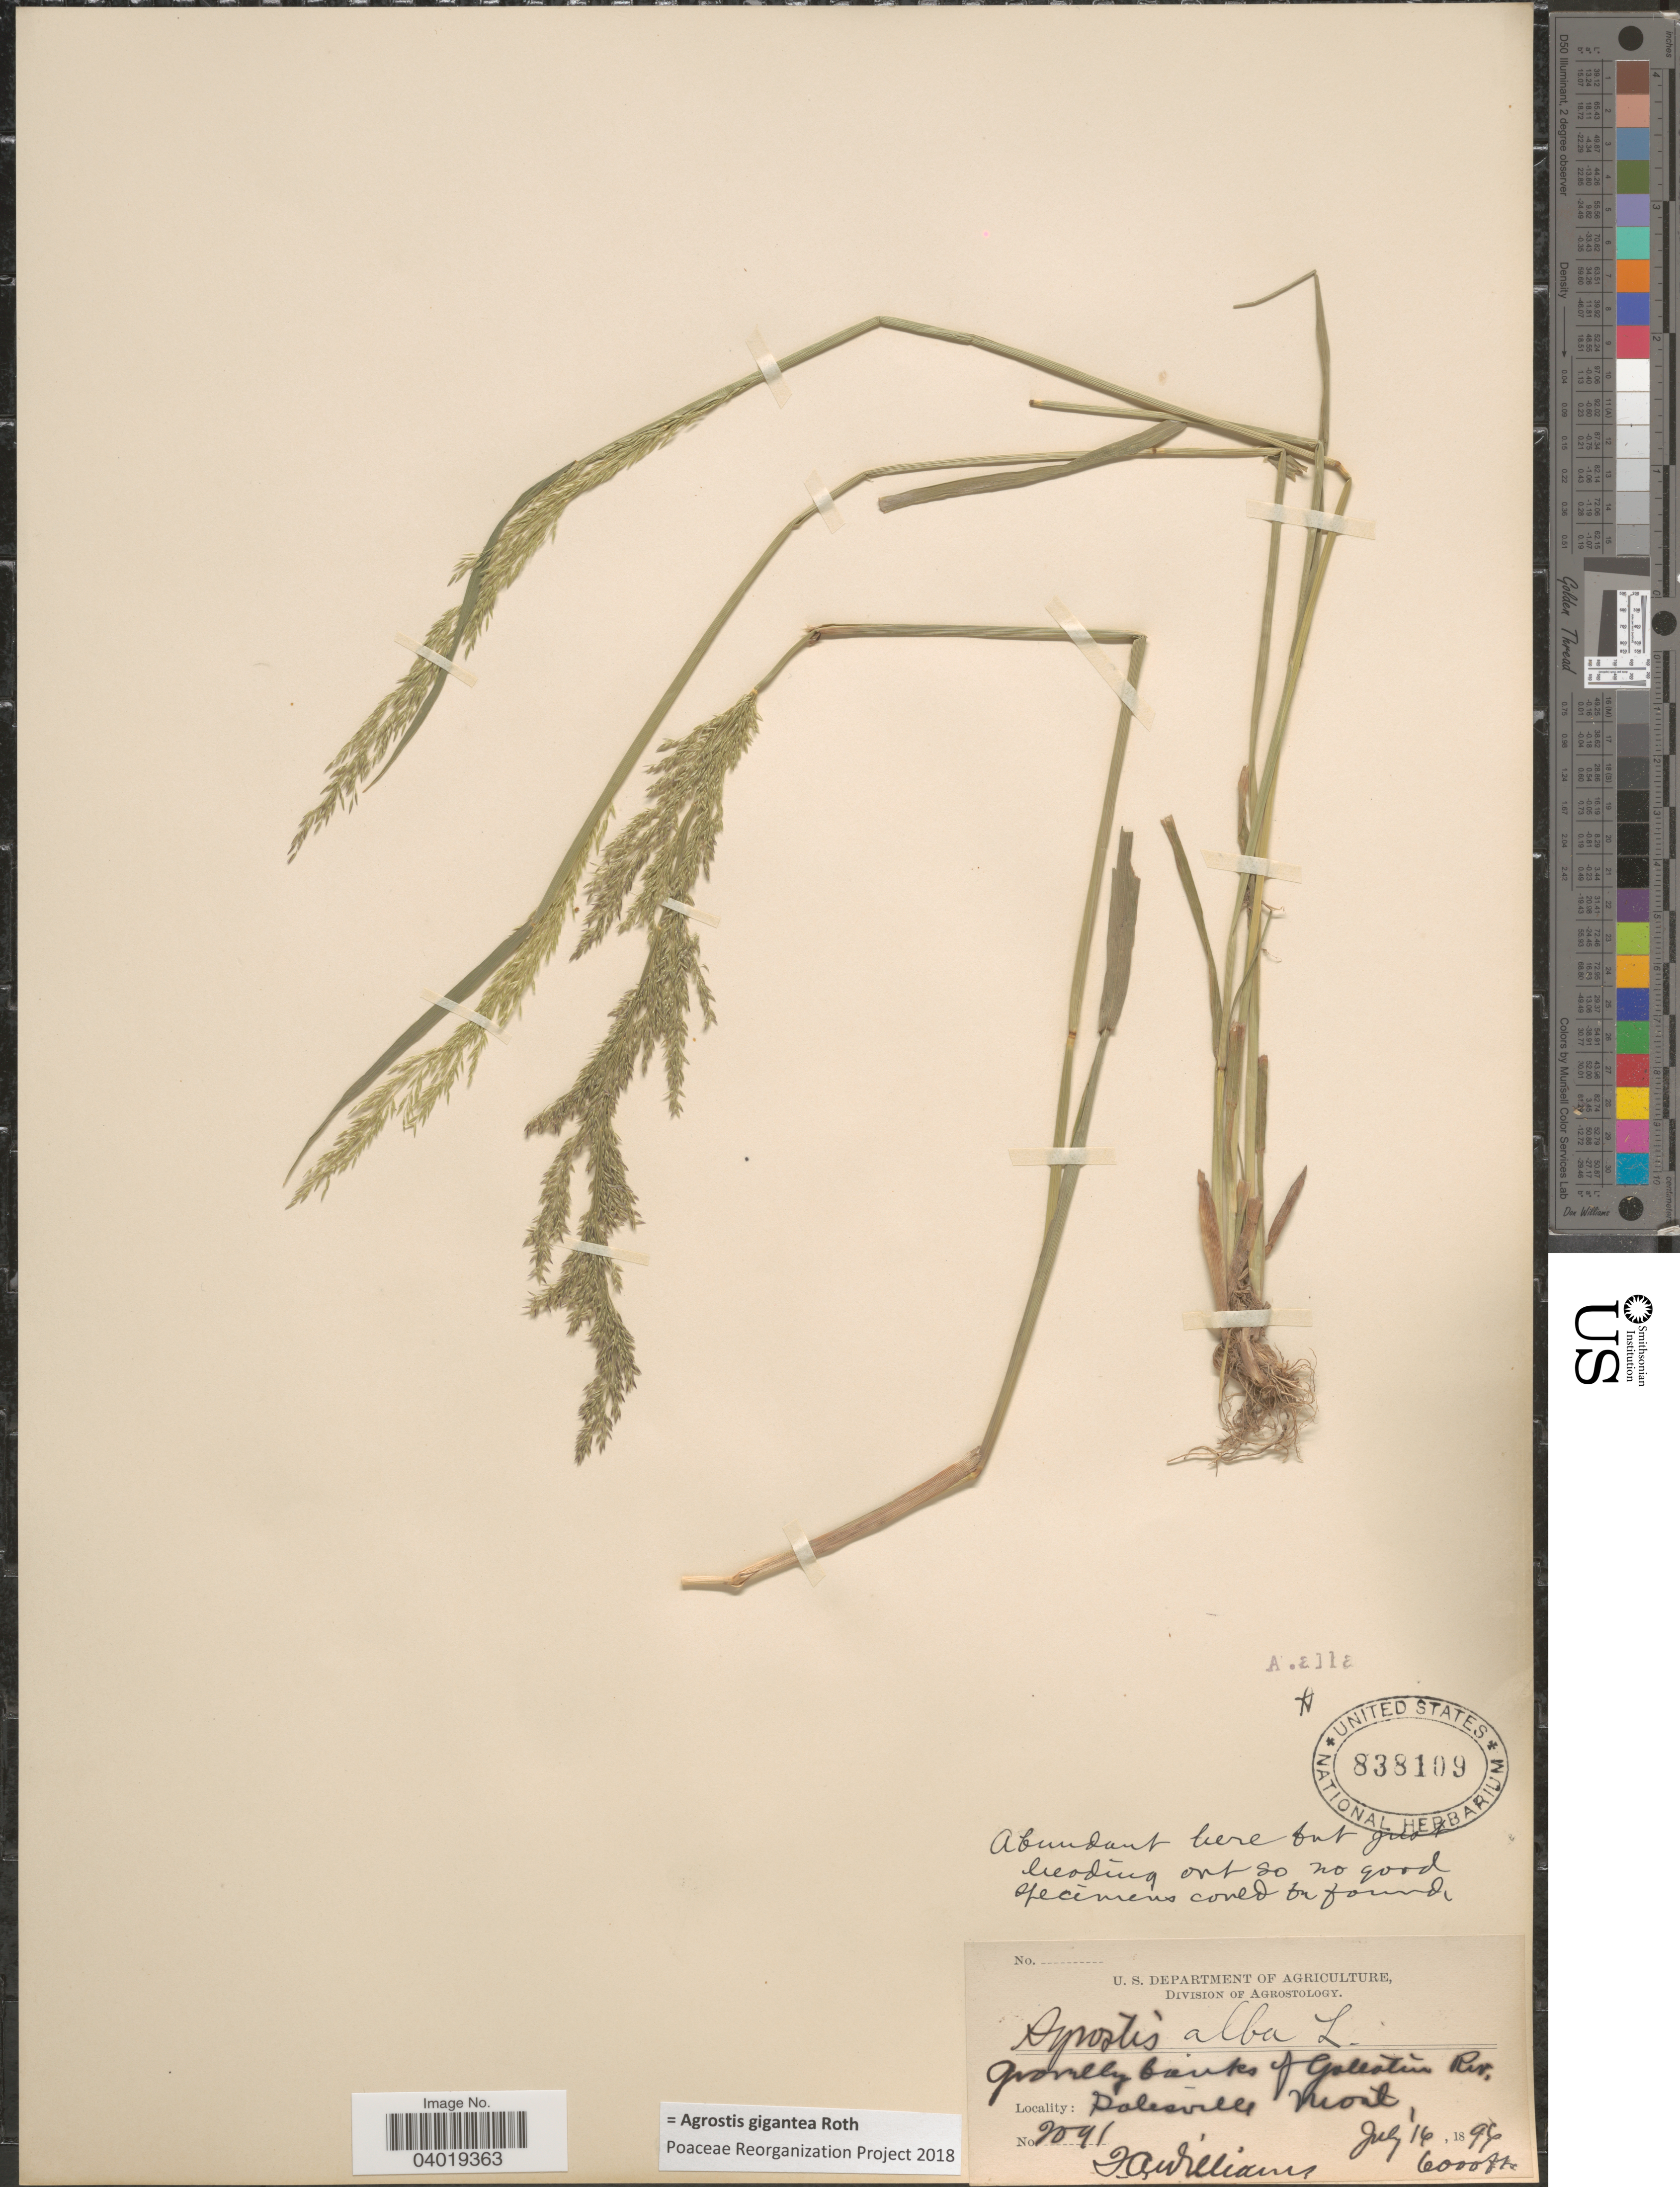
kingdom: Plantae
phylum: Tracheophyta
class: Liliopsida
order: Poales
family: Poaceae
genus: Agrostis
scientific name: Agrostis gigantea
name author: Roth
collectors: T. Williams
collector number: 2091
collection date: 1896-07-16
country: United States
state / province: Montana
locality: Gravelly beanks of Gallatin Riv. Salesville.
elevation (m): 1829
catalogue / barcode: US 838109